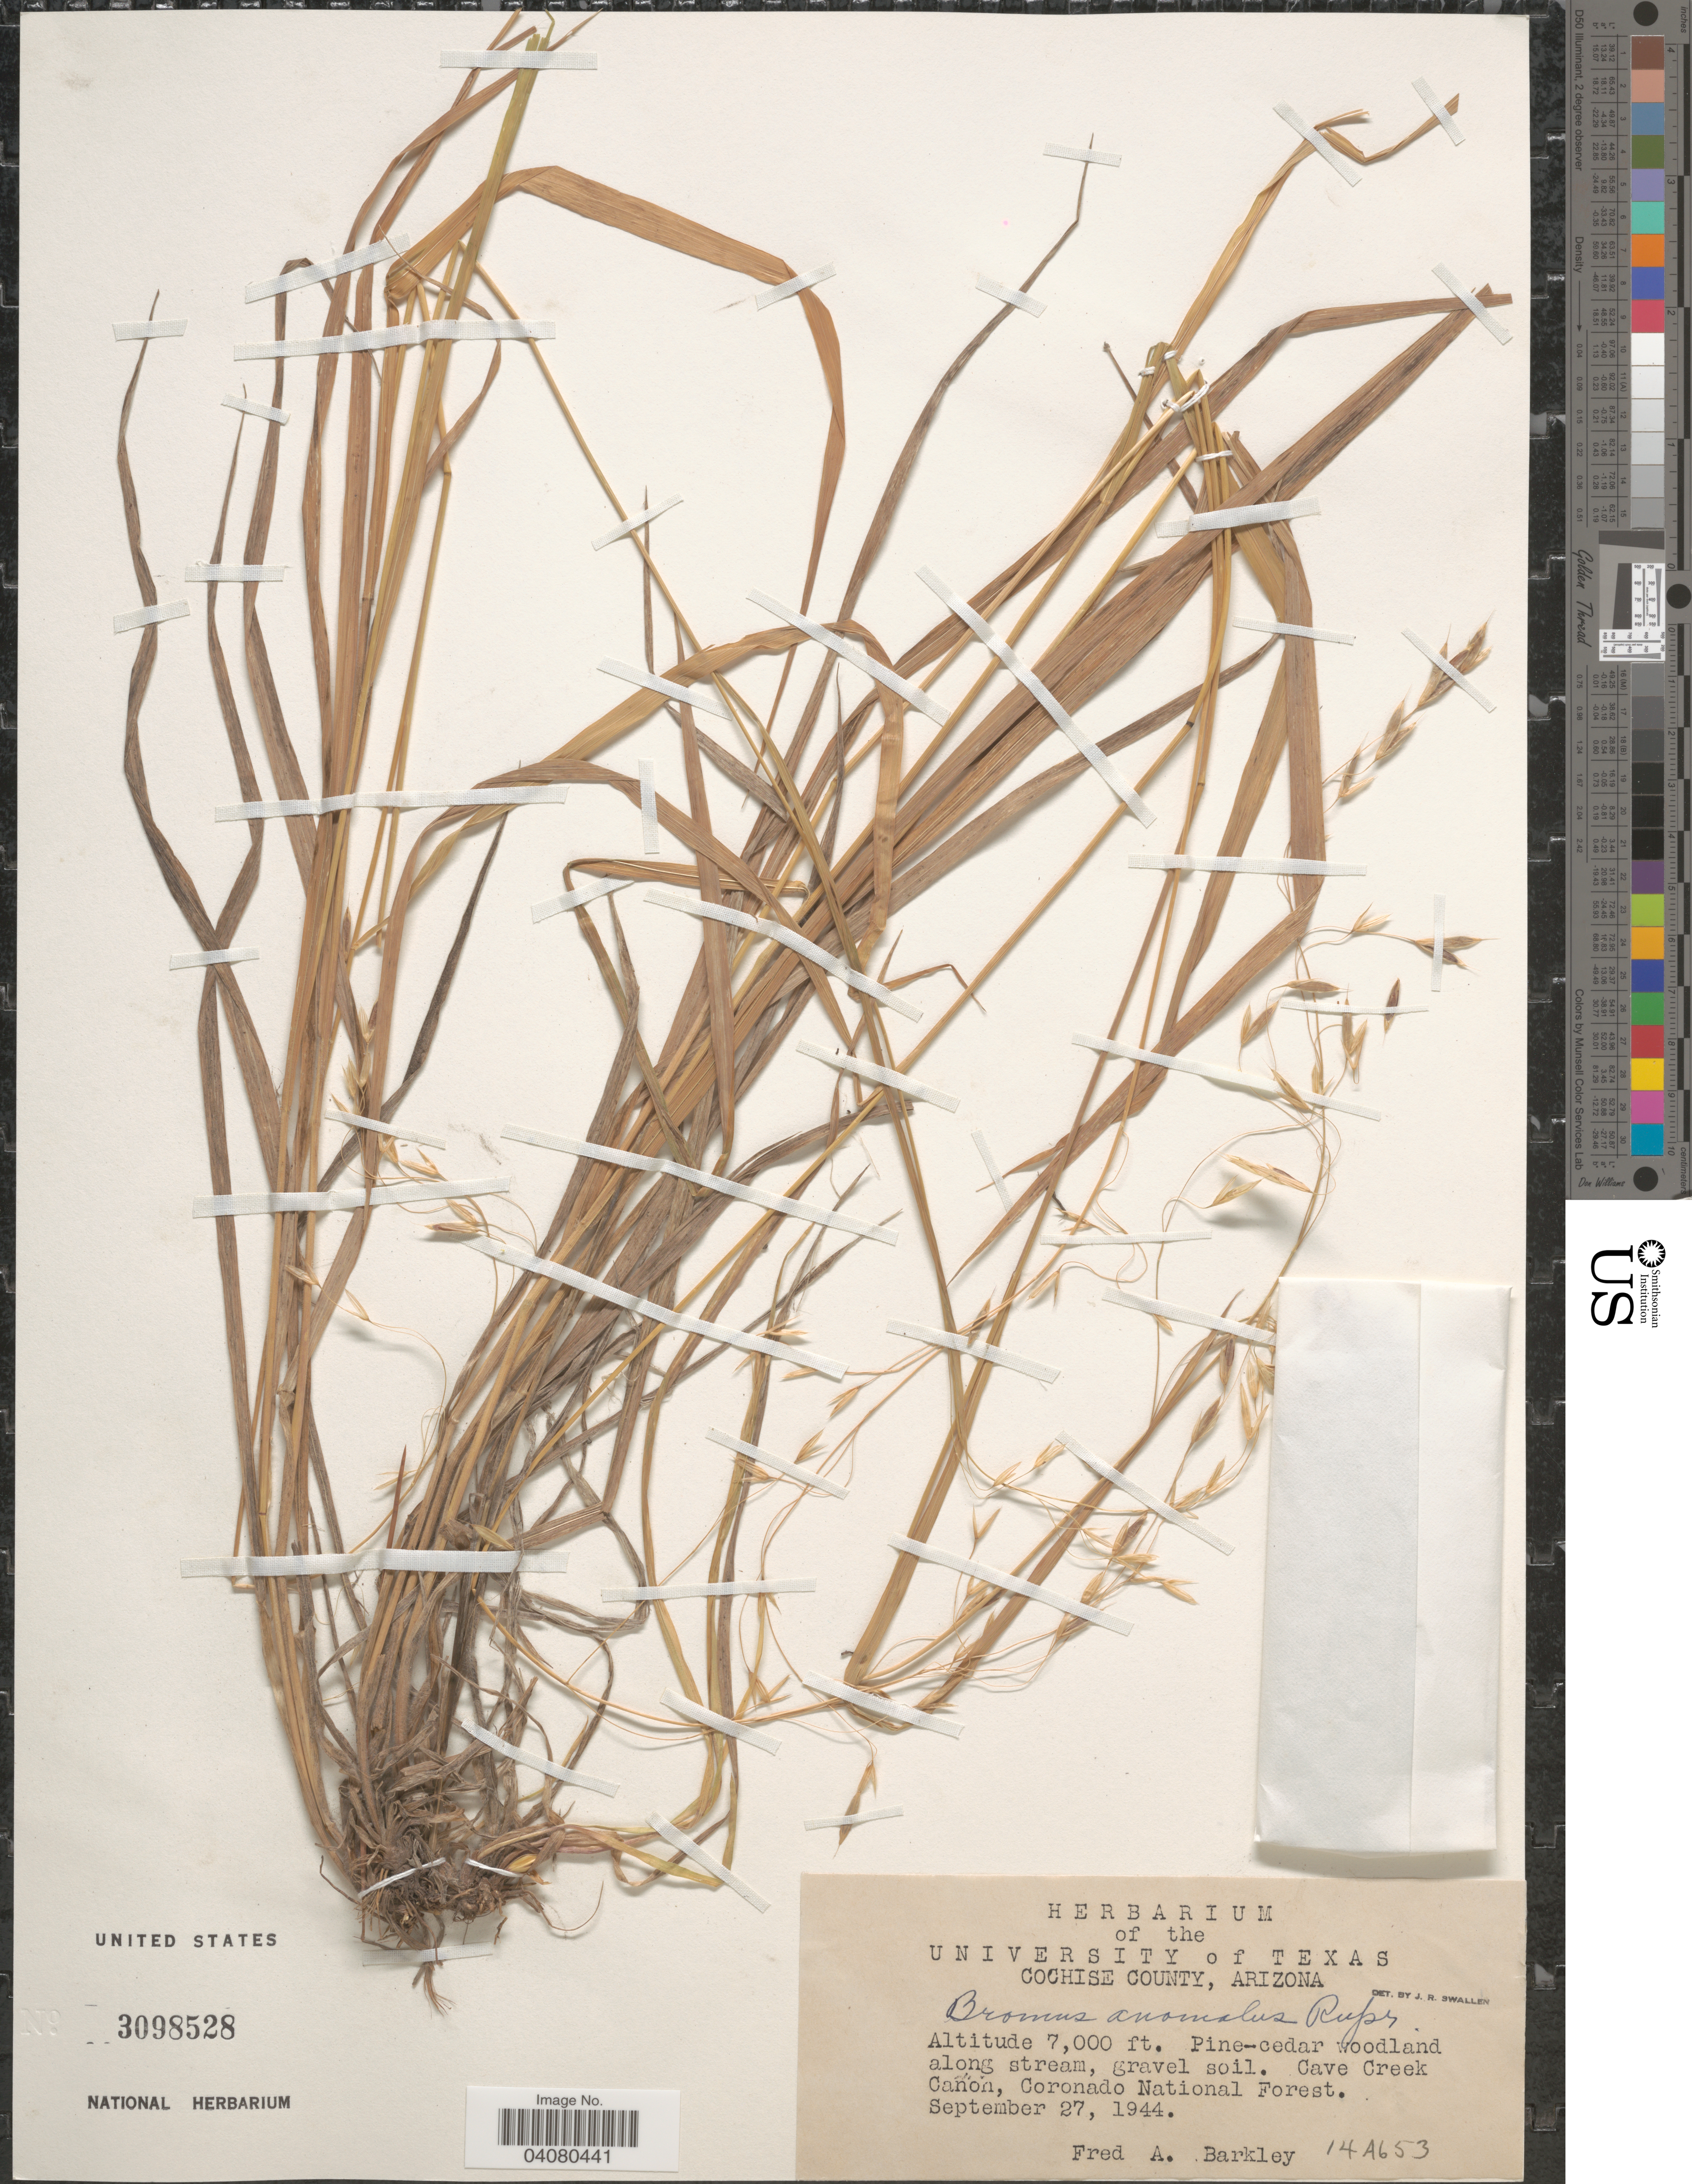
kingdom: Plantae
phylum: Tracheophyta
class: Liliopsida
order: Poales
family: Poaceae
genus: Bromus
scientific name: Bromus anomalus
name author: Rupr. ex E. Fourn.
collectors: F. A. Barkley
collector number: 14A653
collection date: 1944-09-27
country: United States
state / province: Arizona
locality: Cochise County. Cave Creek Cañon, Coronado National Forest.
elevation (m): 2134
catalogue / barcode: US 3098528